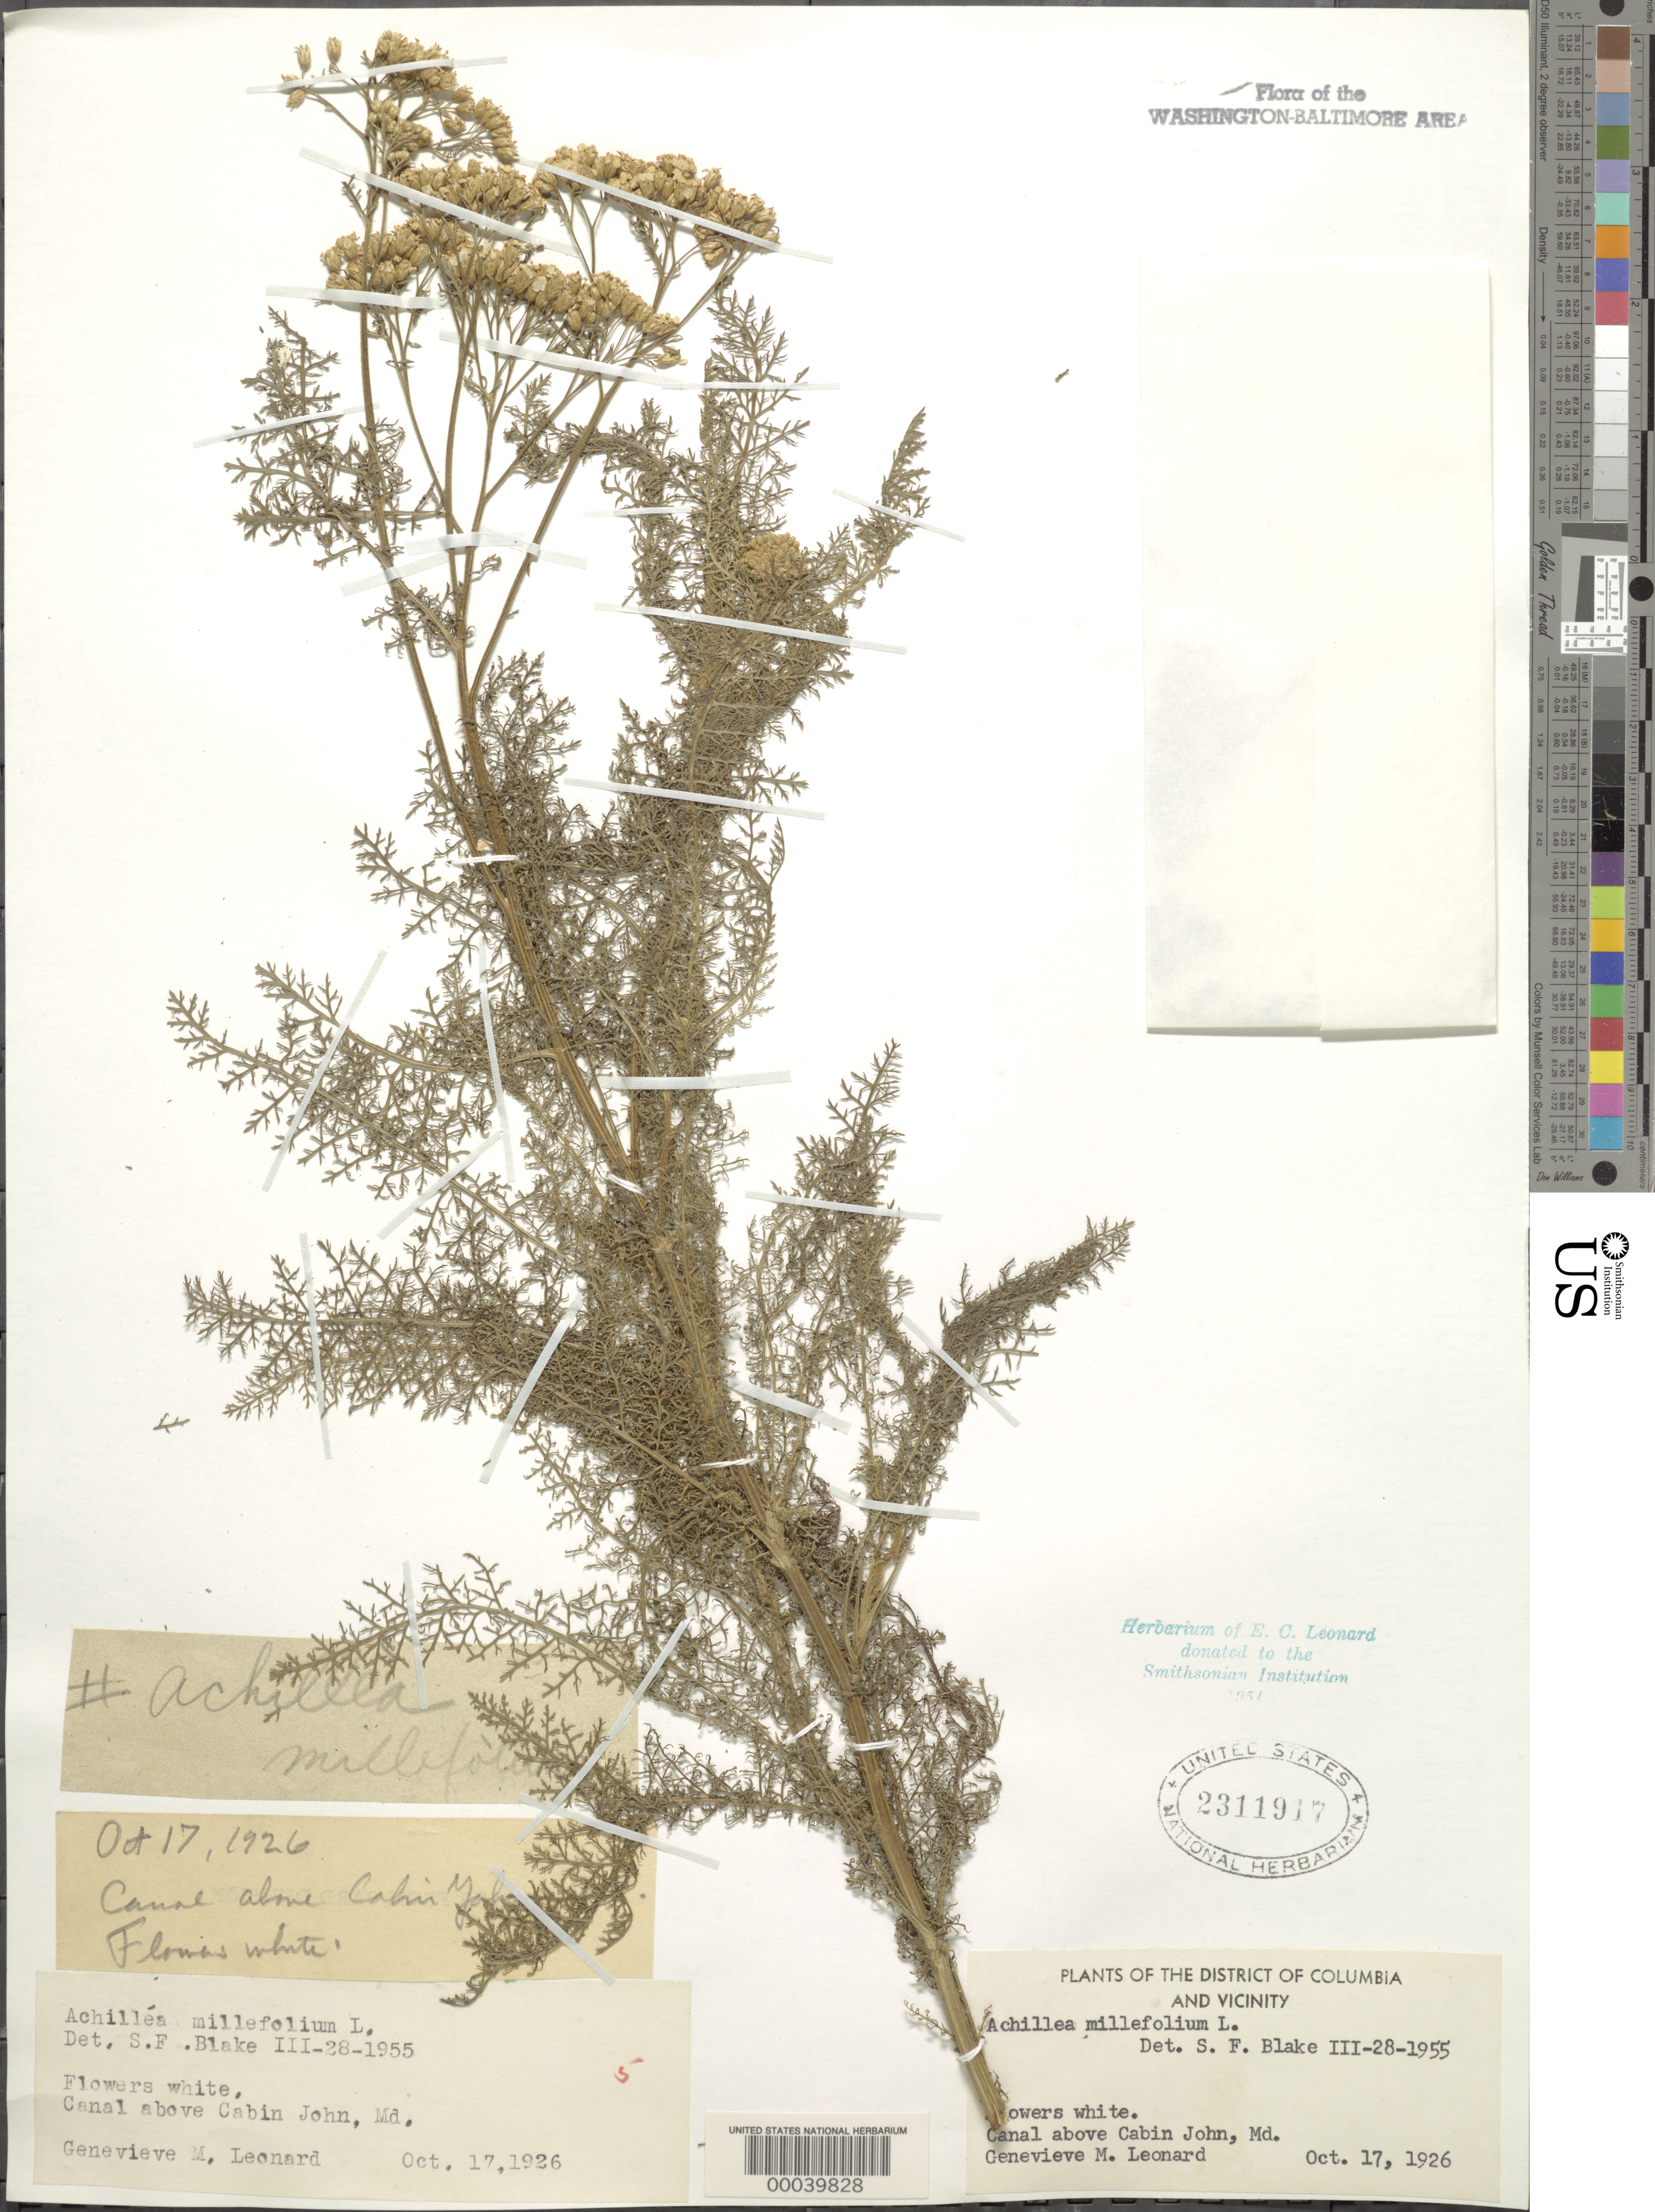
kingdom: Plantae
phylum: Tracheophyta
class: Magnoliopsida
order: Asterales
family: Asteraceae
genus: Achillea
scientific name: Achillea millefolium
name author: L.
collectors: G. M. Leonard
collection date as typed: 17 Oct 1926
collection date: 1926-10-17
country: United States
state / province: Maryland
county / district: Montgomery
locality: Canal above Cabin John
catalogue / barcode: US 2311917